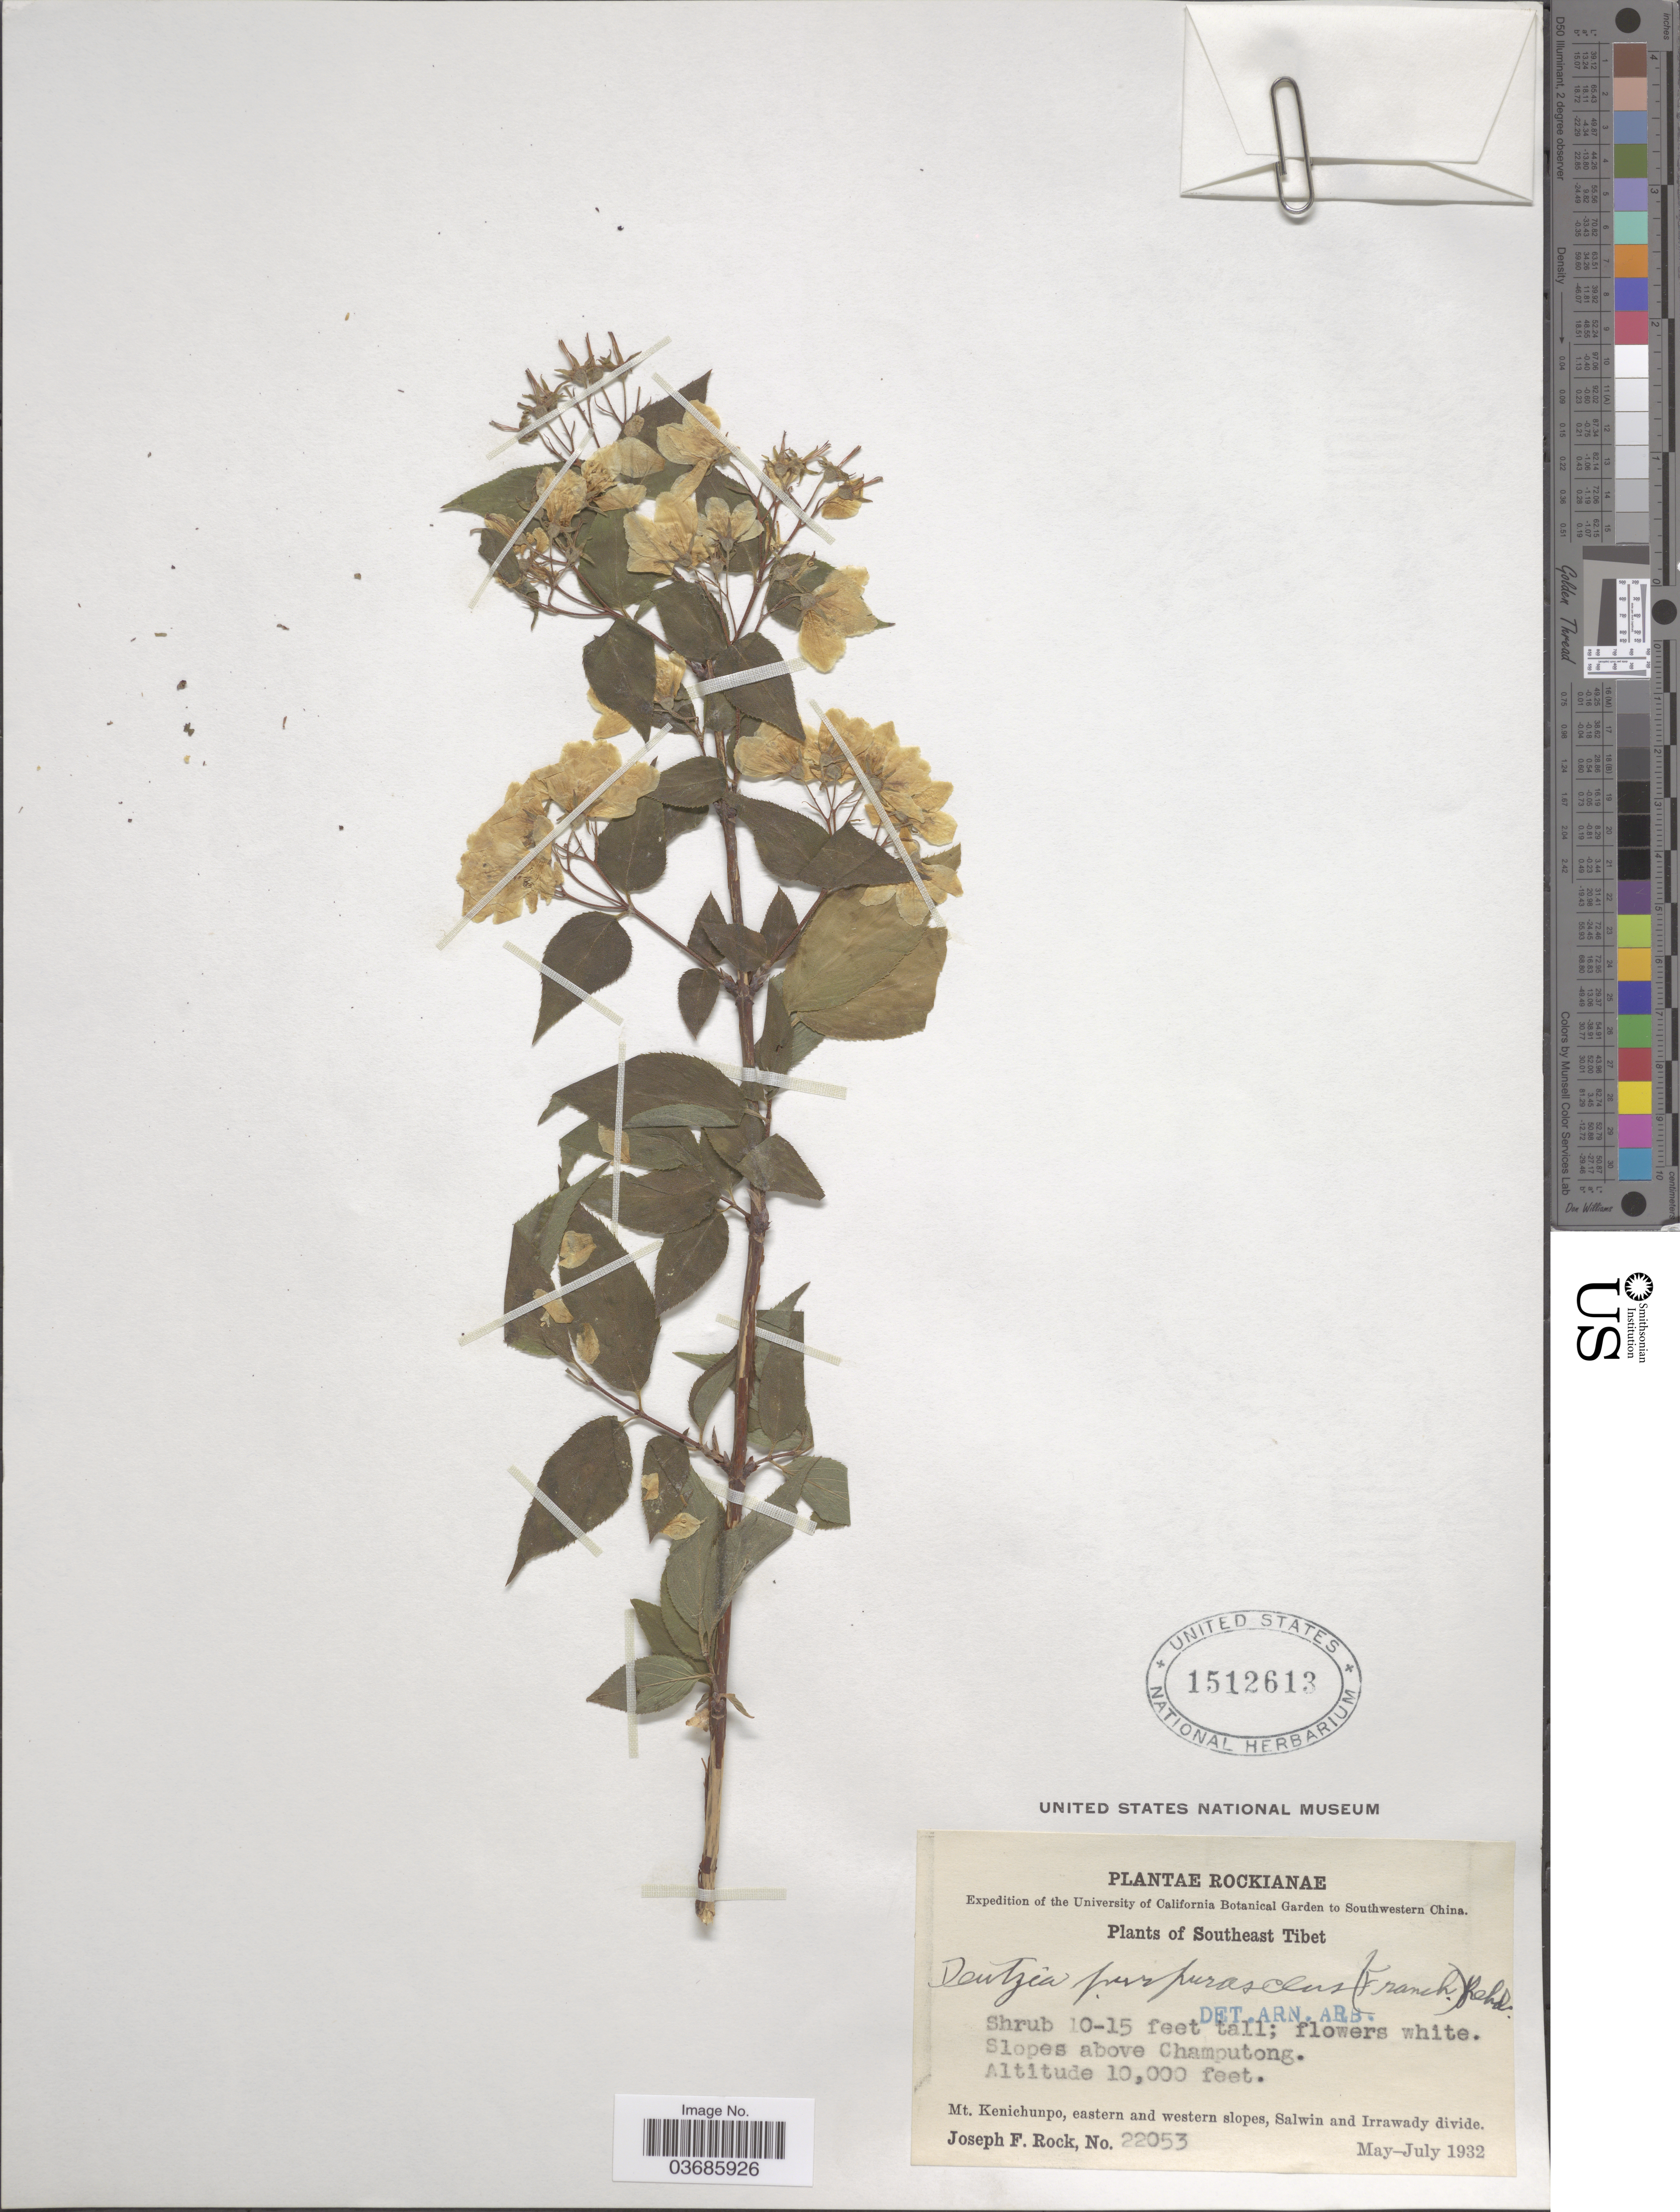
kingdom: Plantae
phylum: Tracheophyta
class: Magnoliopsida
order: Cornales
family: Hydrangeaceae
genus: Deutzia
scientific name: Deutzia purpurascens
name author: Rehder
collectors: J. F. Rock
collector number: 22053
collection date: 1932-05/1932-07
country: China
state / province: Xizang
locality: Expedition of the University of California Botanical Garden to Southwestern China. Southeast Tibet. Slopes above Champutong. Mt. Kenichunpo, eastern and western slopes, Salwin and Irrawady divide.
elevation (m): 3048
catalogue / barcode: US 1512613